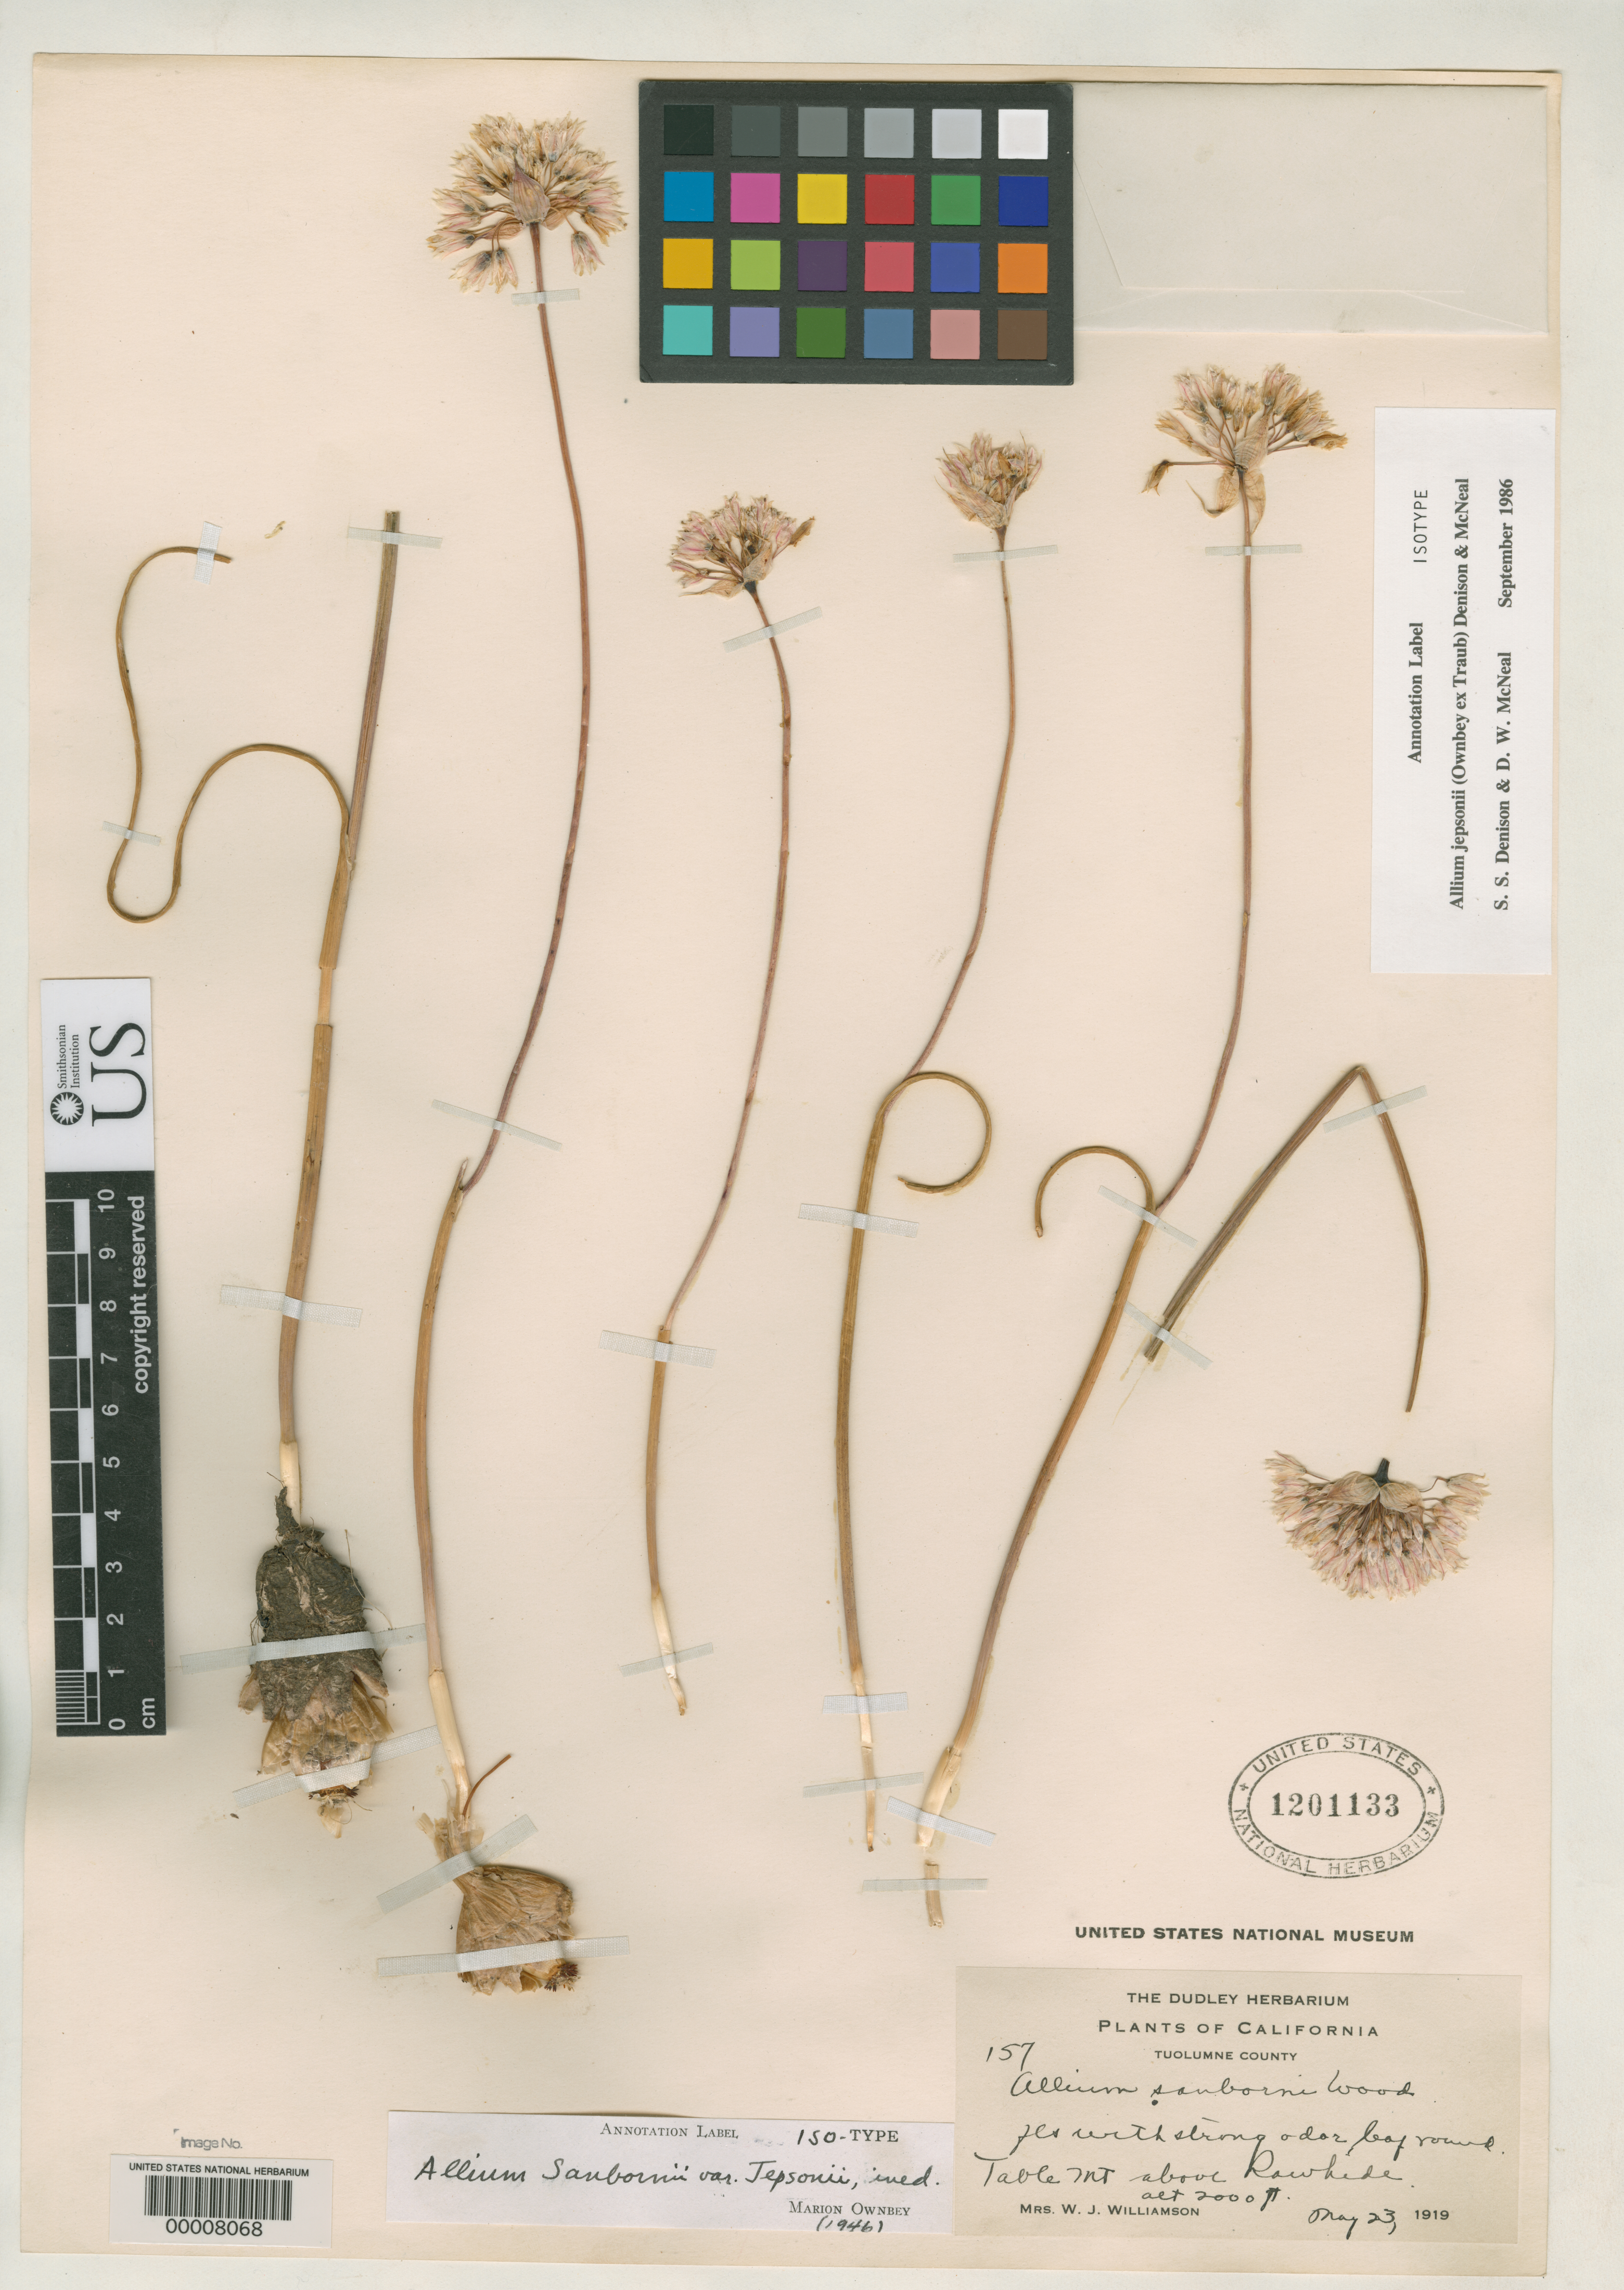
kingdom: Plantae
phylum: Tracheophyta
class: Liliopsida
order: Asparagales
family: Amaryllidaceae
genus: Allium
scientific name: Allium sanbornii var. jepsonii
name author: Ownbey & Aase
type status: Isotype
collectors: W. Williamson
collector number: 157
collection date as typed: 23 May 1919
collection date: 1919-05-23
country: United States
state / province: California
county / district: Tuolumne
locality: Table Mt., above Rawhide.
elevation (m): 610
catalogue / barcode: US 1201133